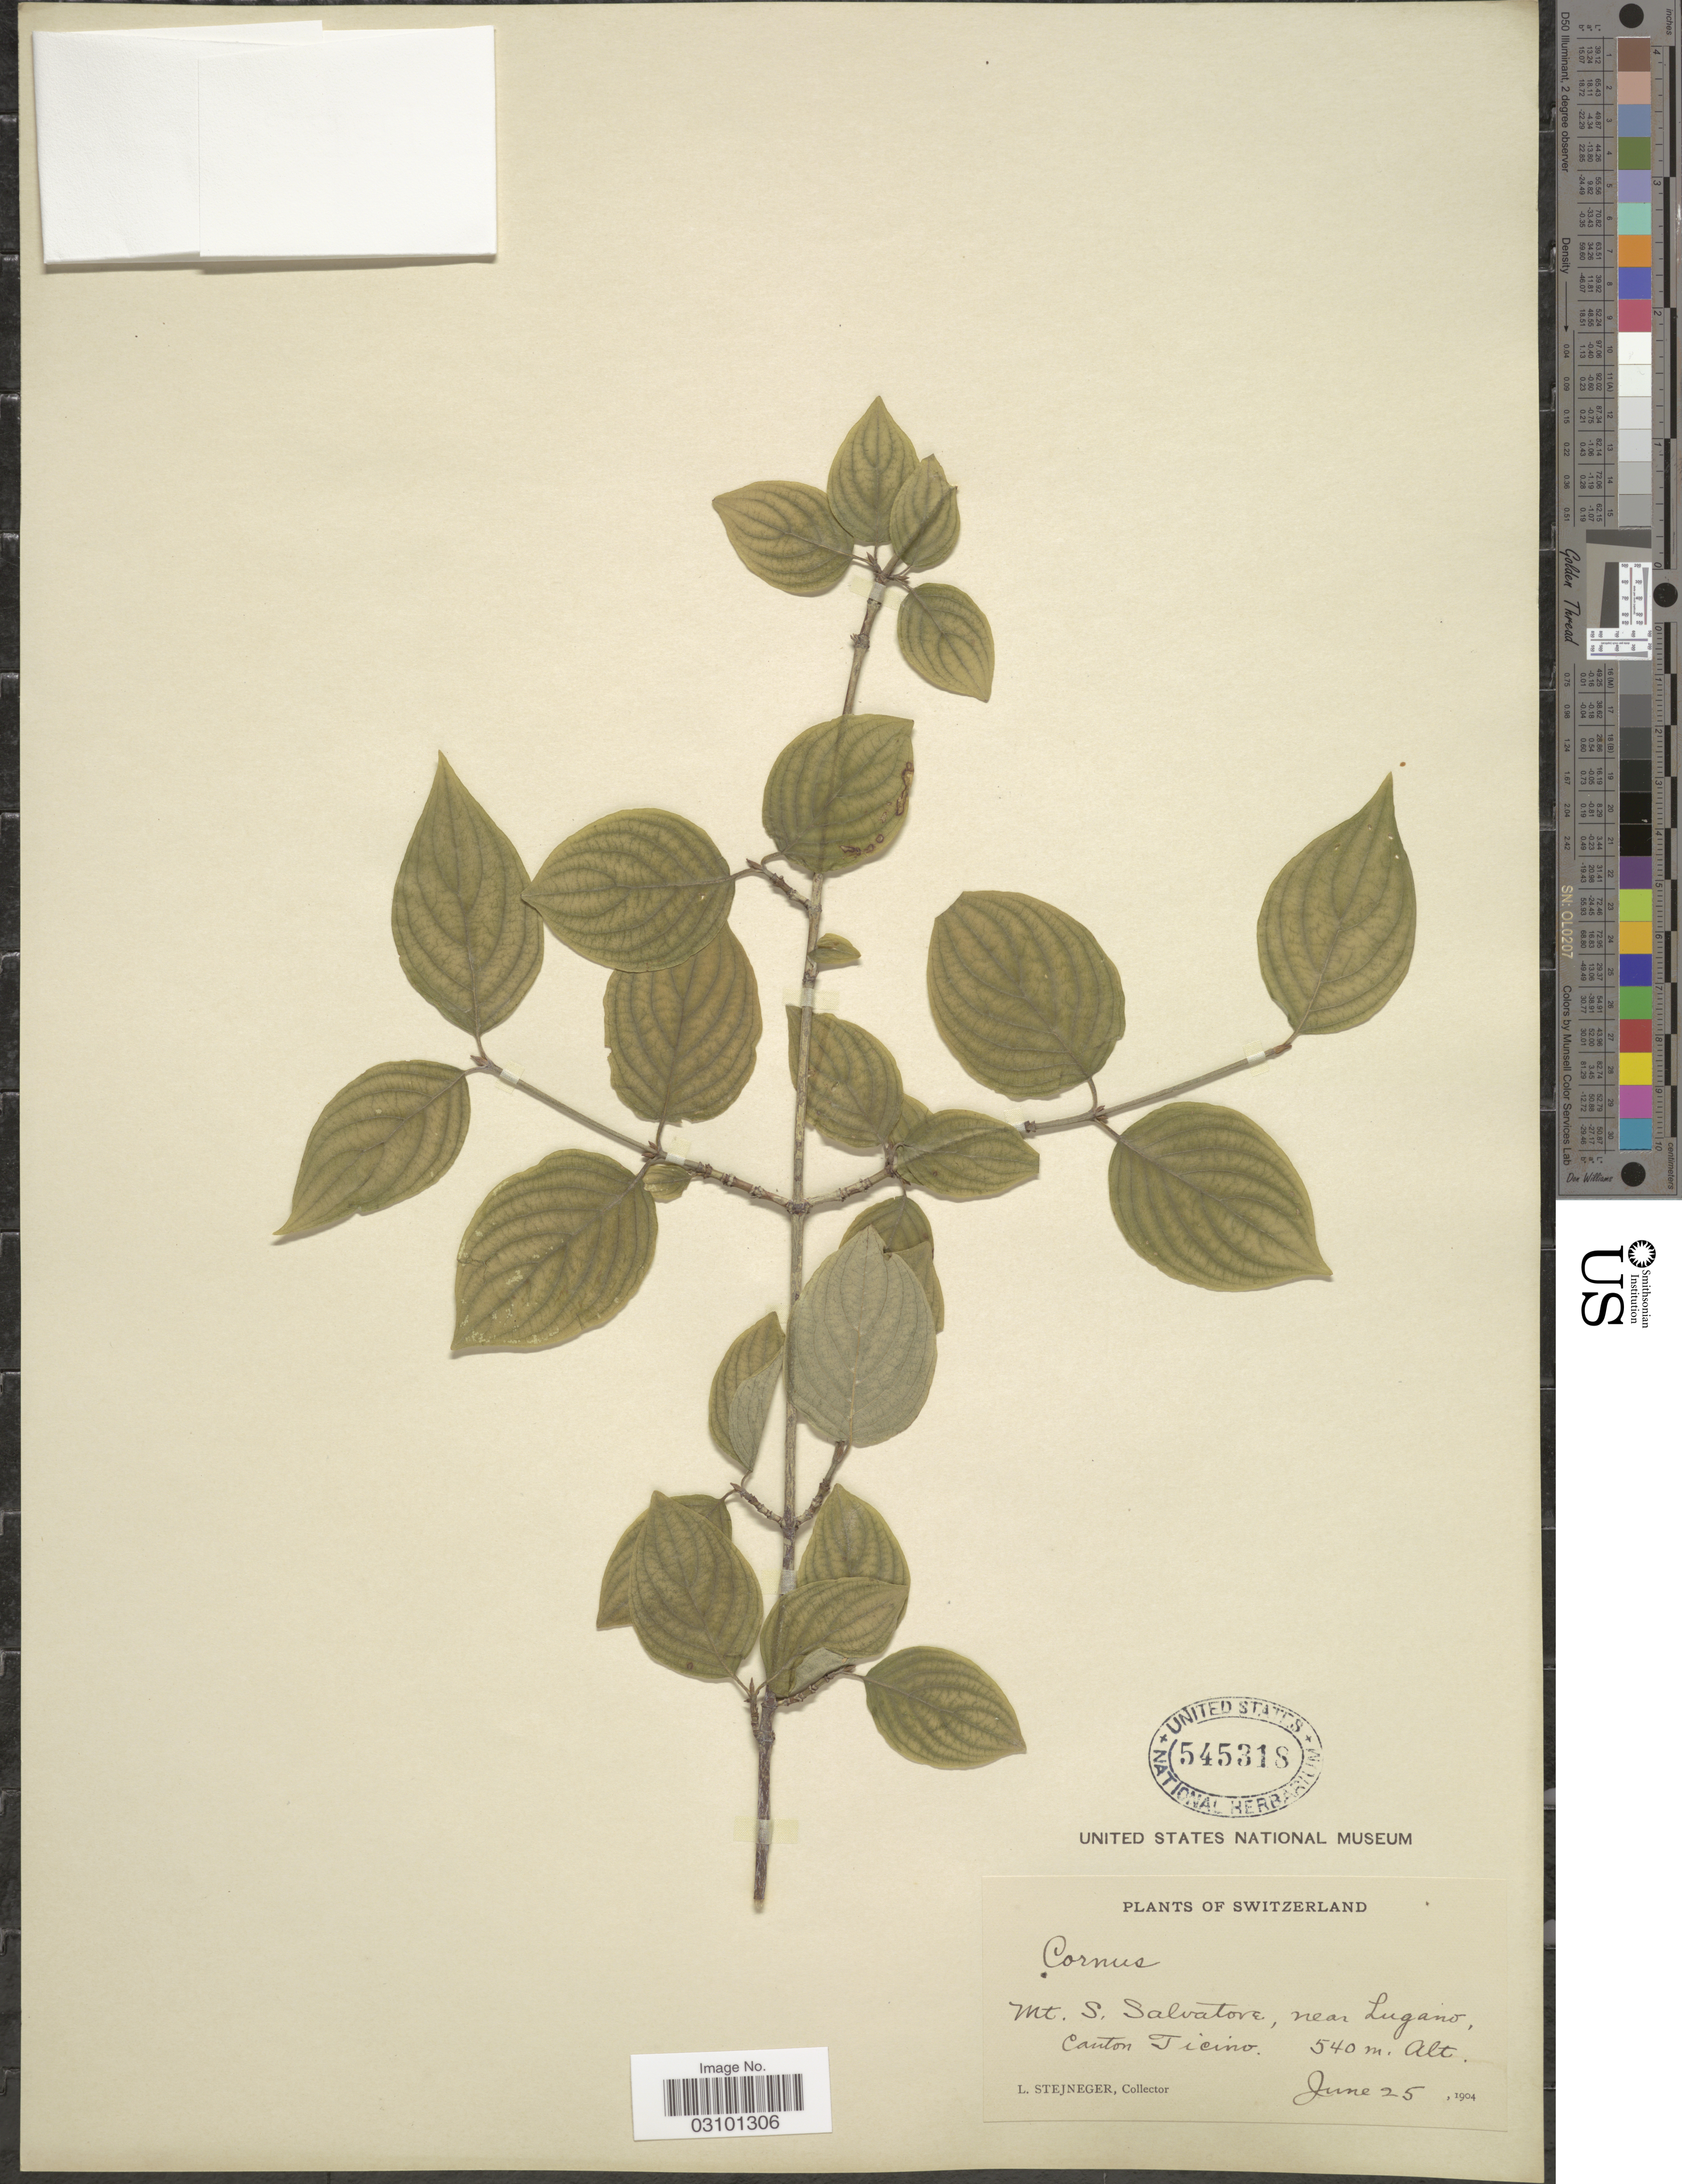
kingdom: Plantae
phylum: Tracheophyta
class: Magnoliopsida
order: Cornales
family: Cornaceae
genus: Cornus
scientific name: Cornus sanguinea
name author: L.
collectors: L. Stejneger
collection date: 1904-06-25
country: Switzerland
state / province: Ticino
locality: Mt. S. Salvatove, near Lugano, Canton Ticino.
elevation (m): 540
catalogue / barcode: US 545318